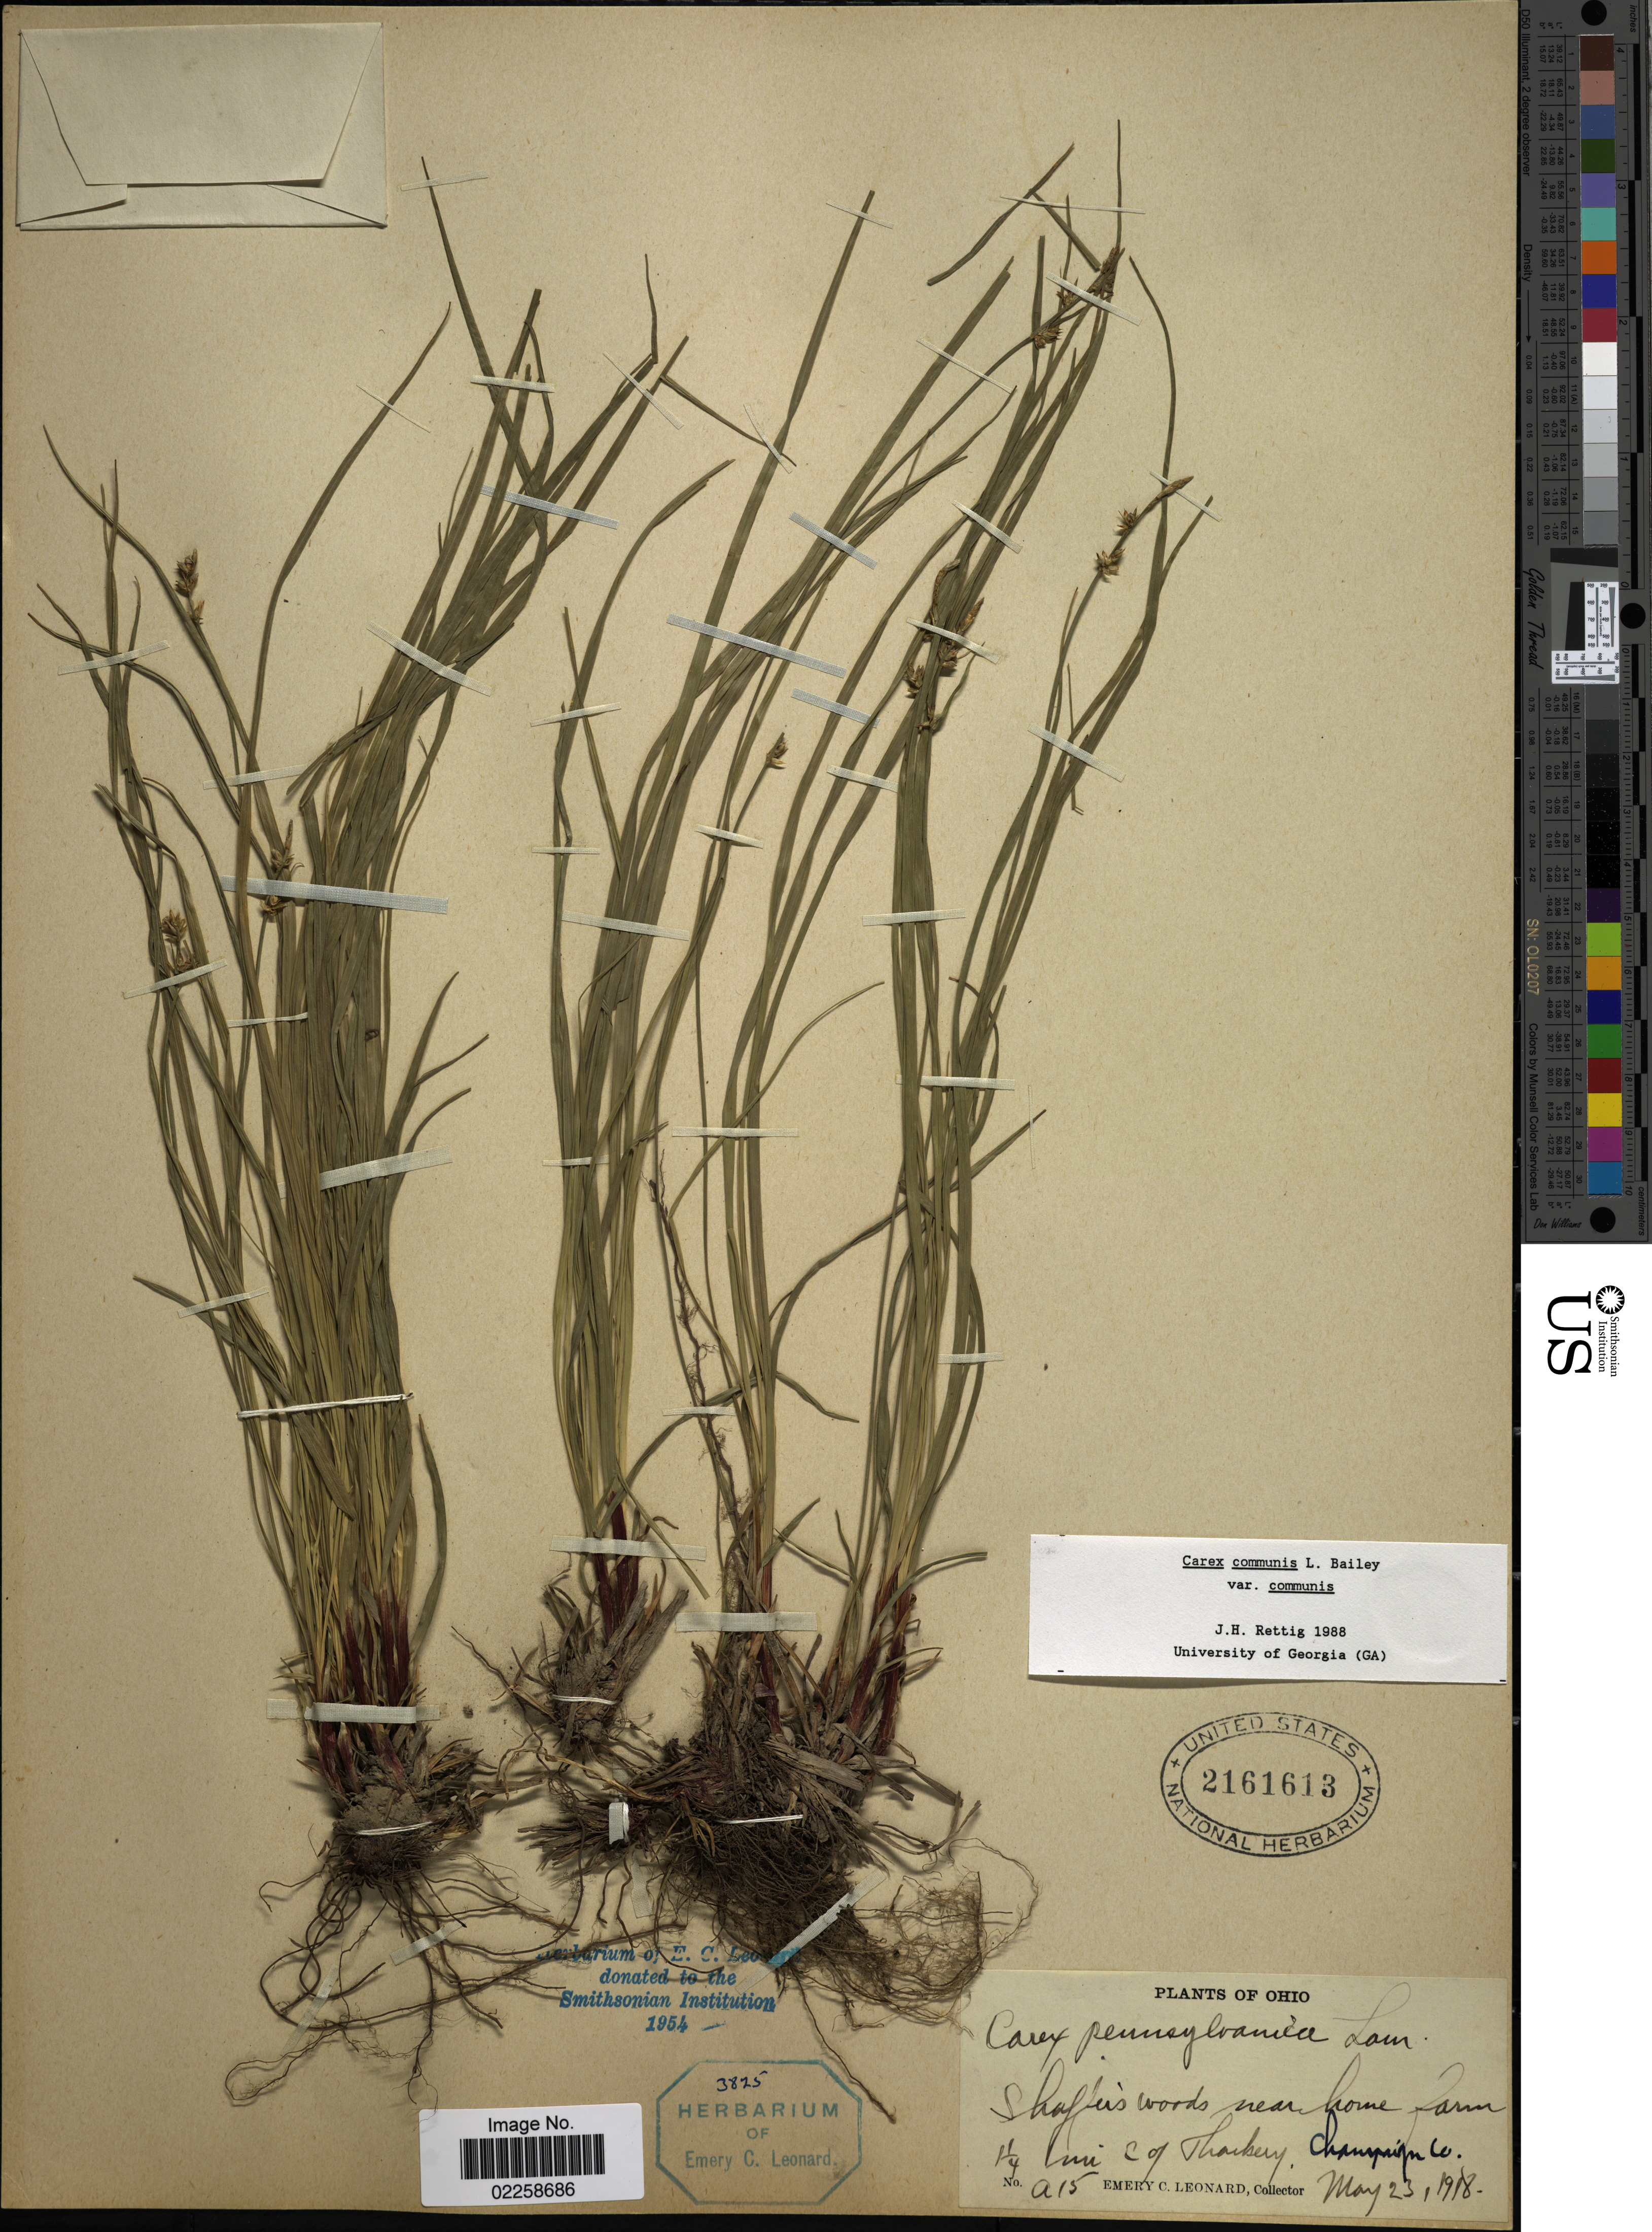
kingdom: Plantae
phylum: Tracheophyta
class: Liliopsida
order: Poales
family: Cyperaceae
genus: Carex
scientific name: Carex communis var. communis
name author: L.H. Bailey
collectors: E. C. Leonard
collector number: A15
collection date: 1918-05-23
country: United States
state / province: Ohio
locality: Shaffeis woods near home farm 1¼ mi. E of Thacbery, Champaign Co.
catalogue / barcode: US 2161613